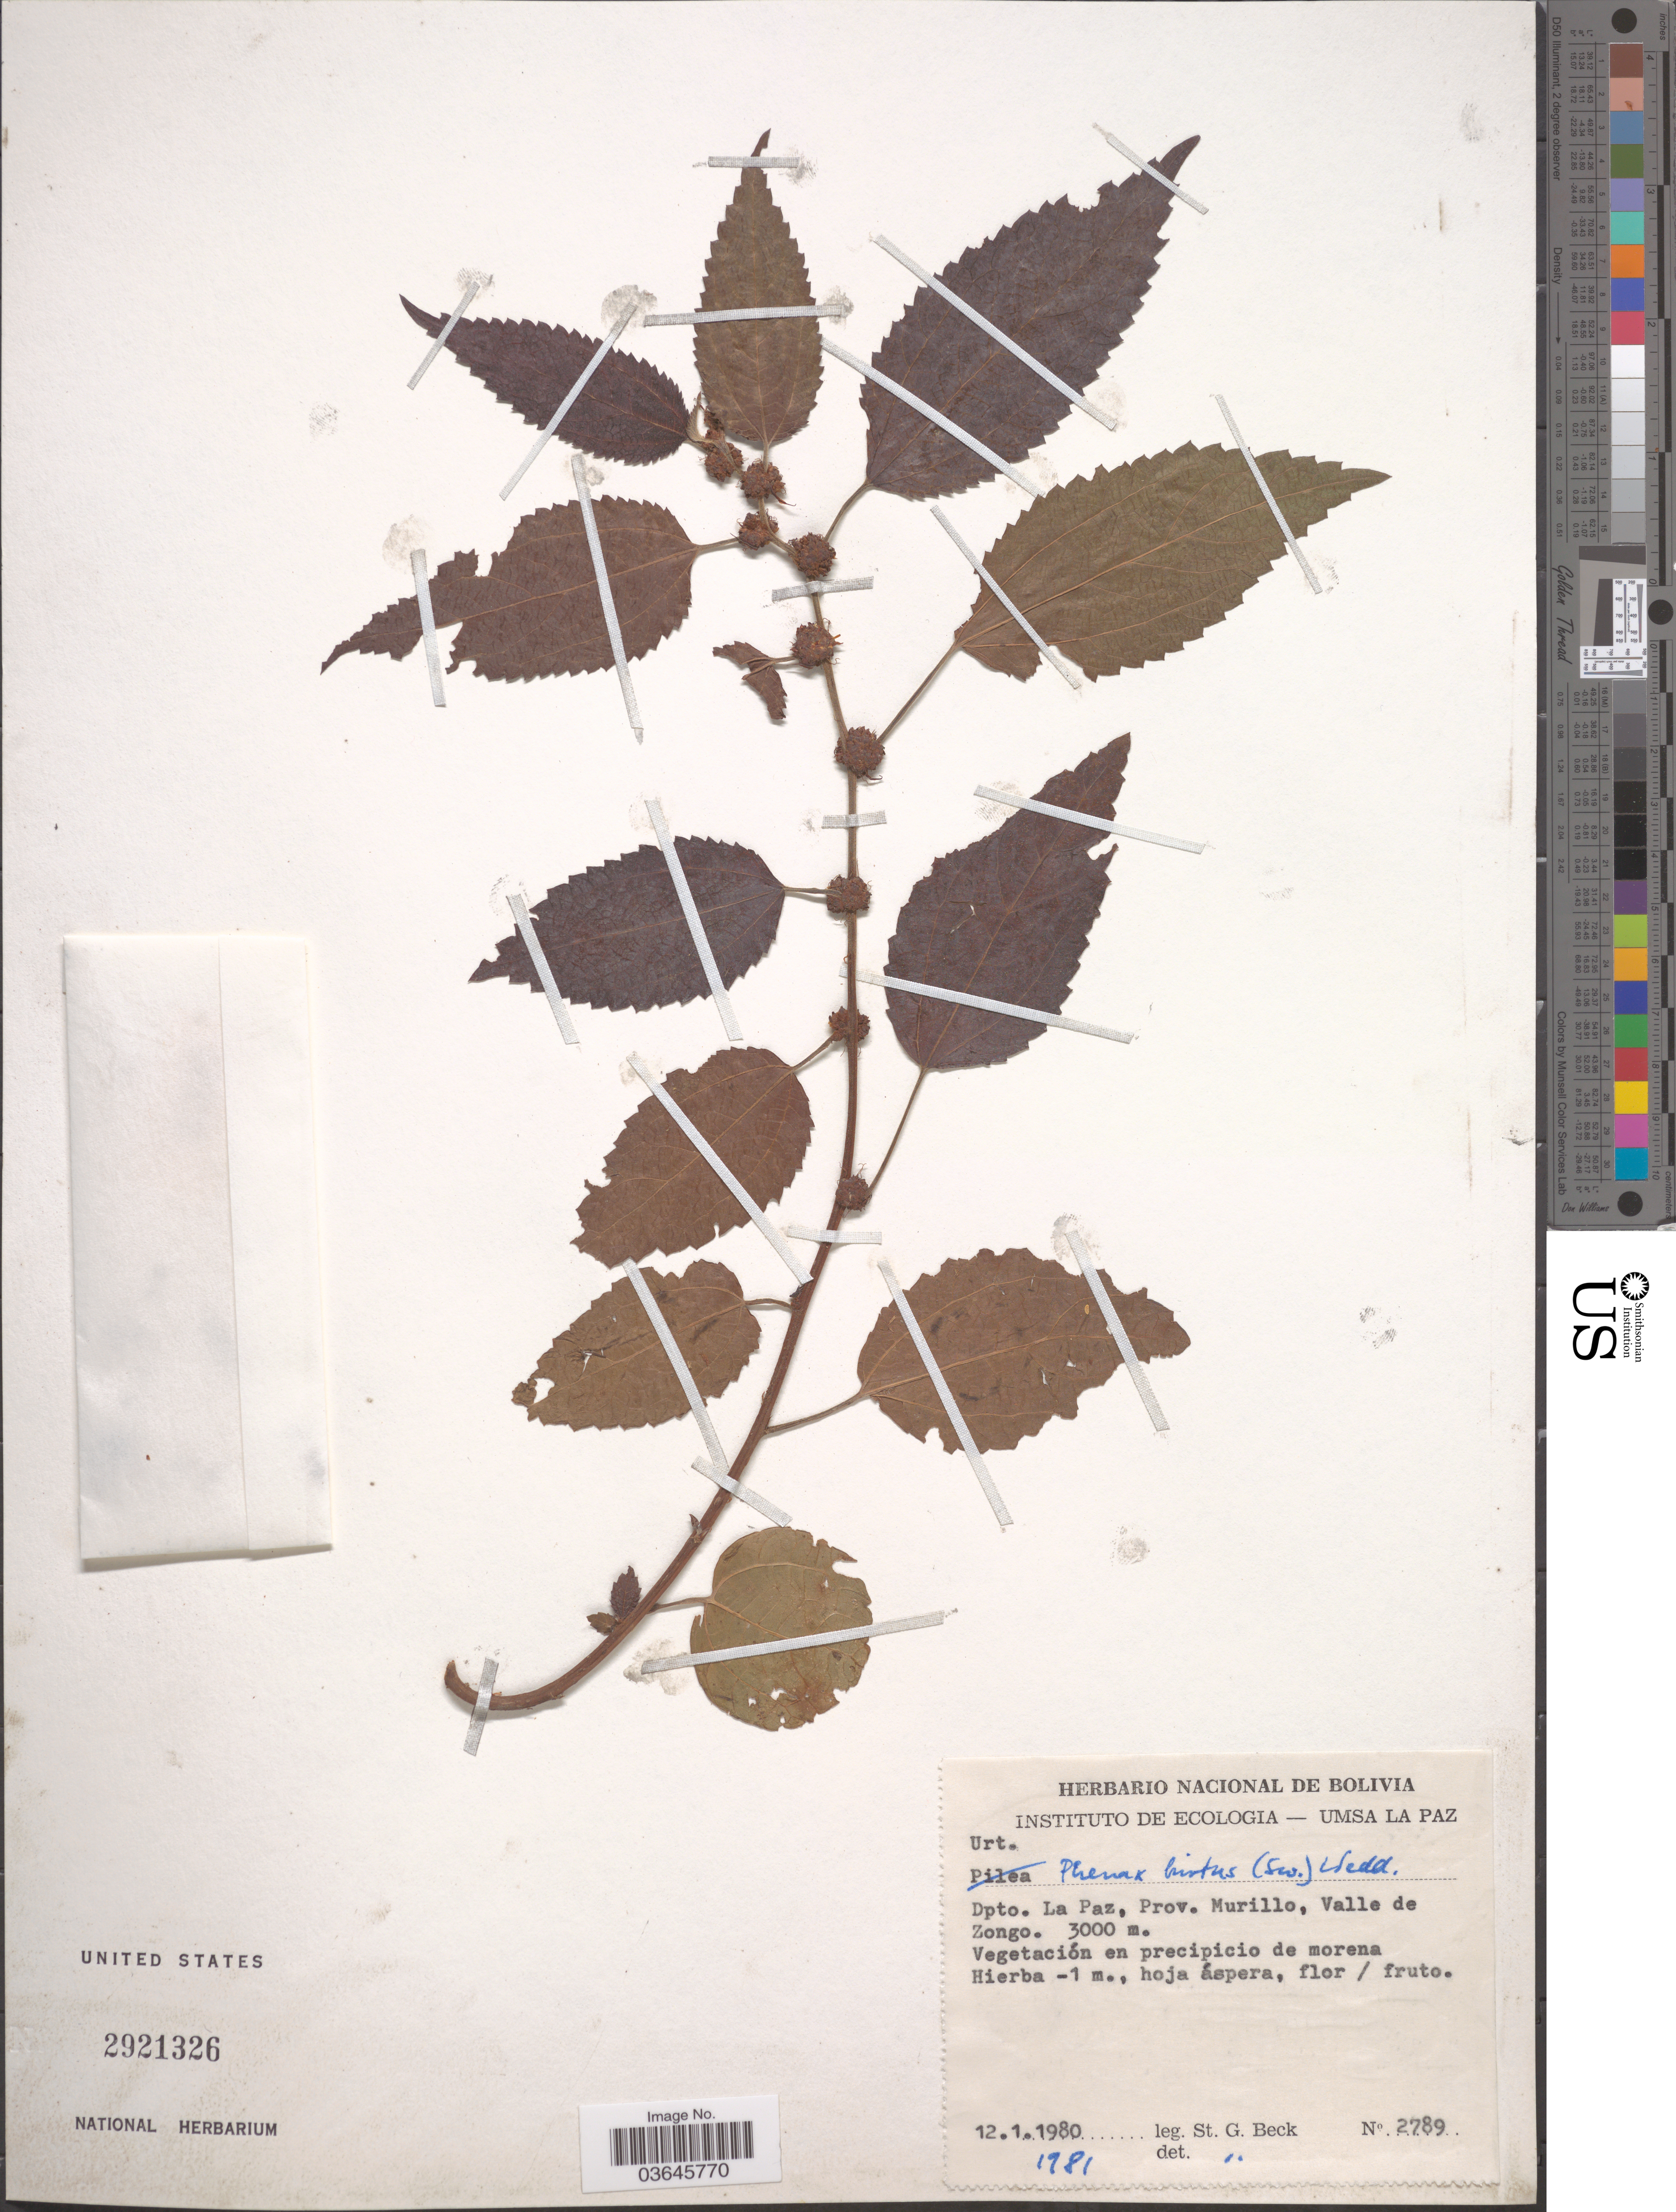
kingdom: Plantae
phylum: Tracheophyta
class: Magnoliopsida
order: Rosales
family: Urticaceae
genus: Phenax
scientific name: Phenax hirtus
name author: (Sw.) Wedd.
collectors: S. G. Beck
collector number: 2789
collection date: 1980-01-12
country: Bolivia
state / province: La Paz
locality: Dpto. La Paz, Prov. Murillo, Valle de Zongo.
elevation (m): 3000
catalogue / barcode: US 2921326